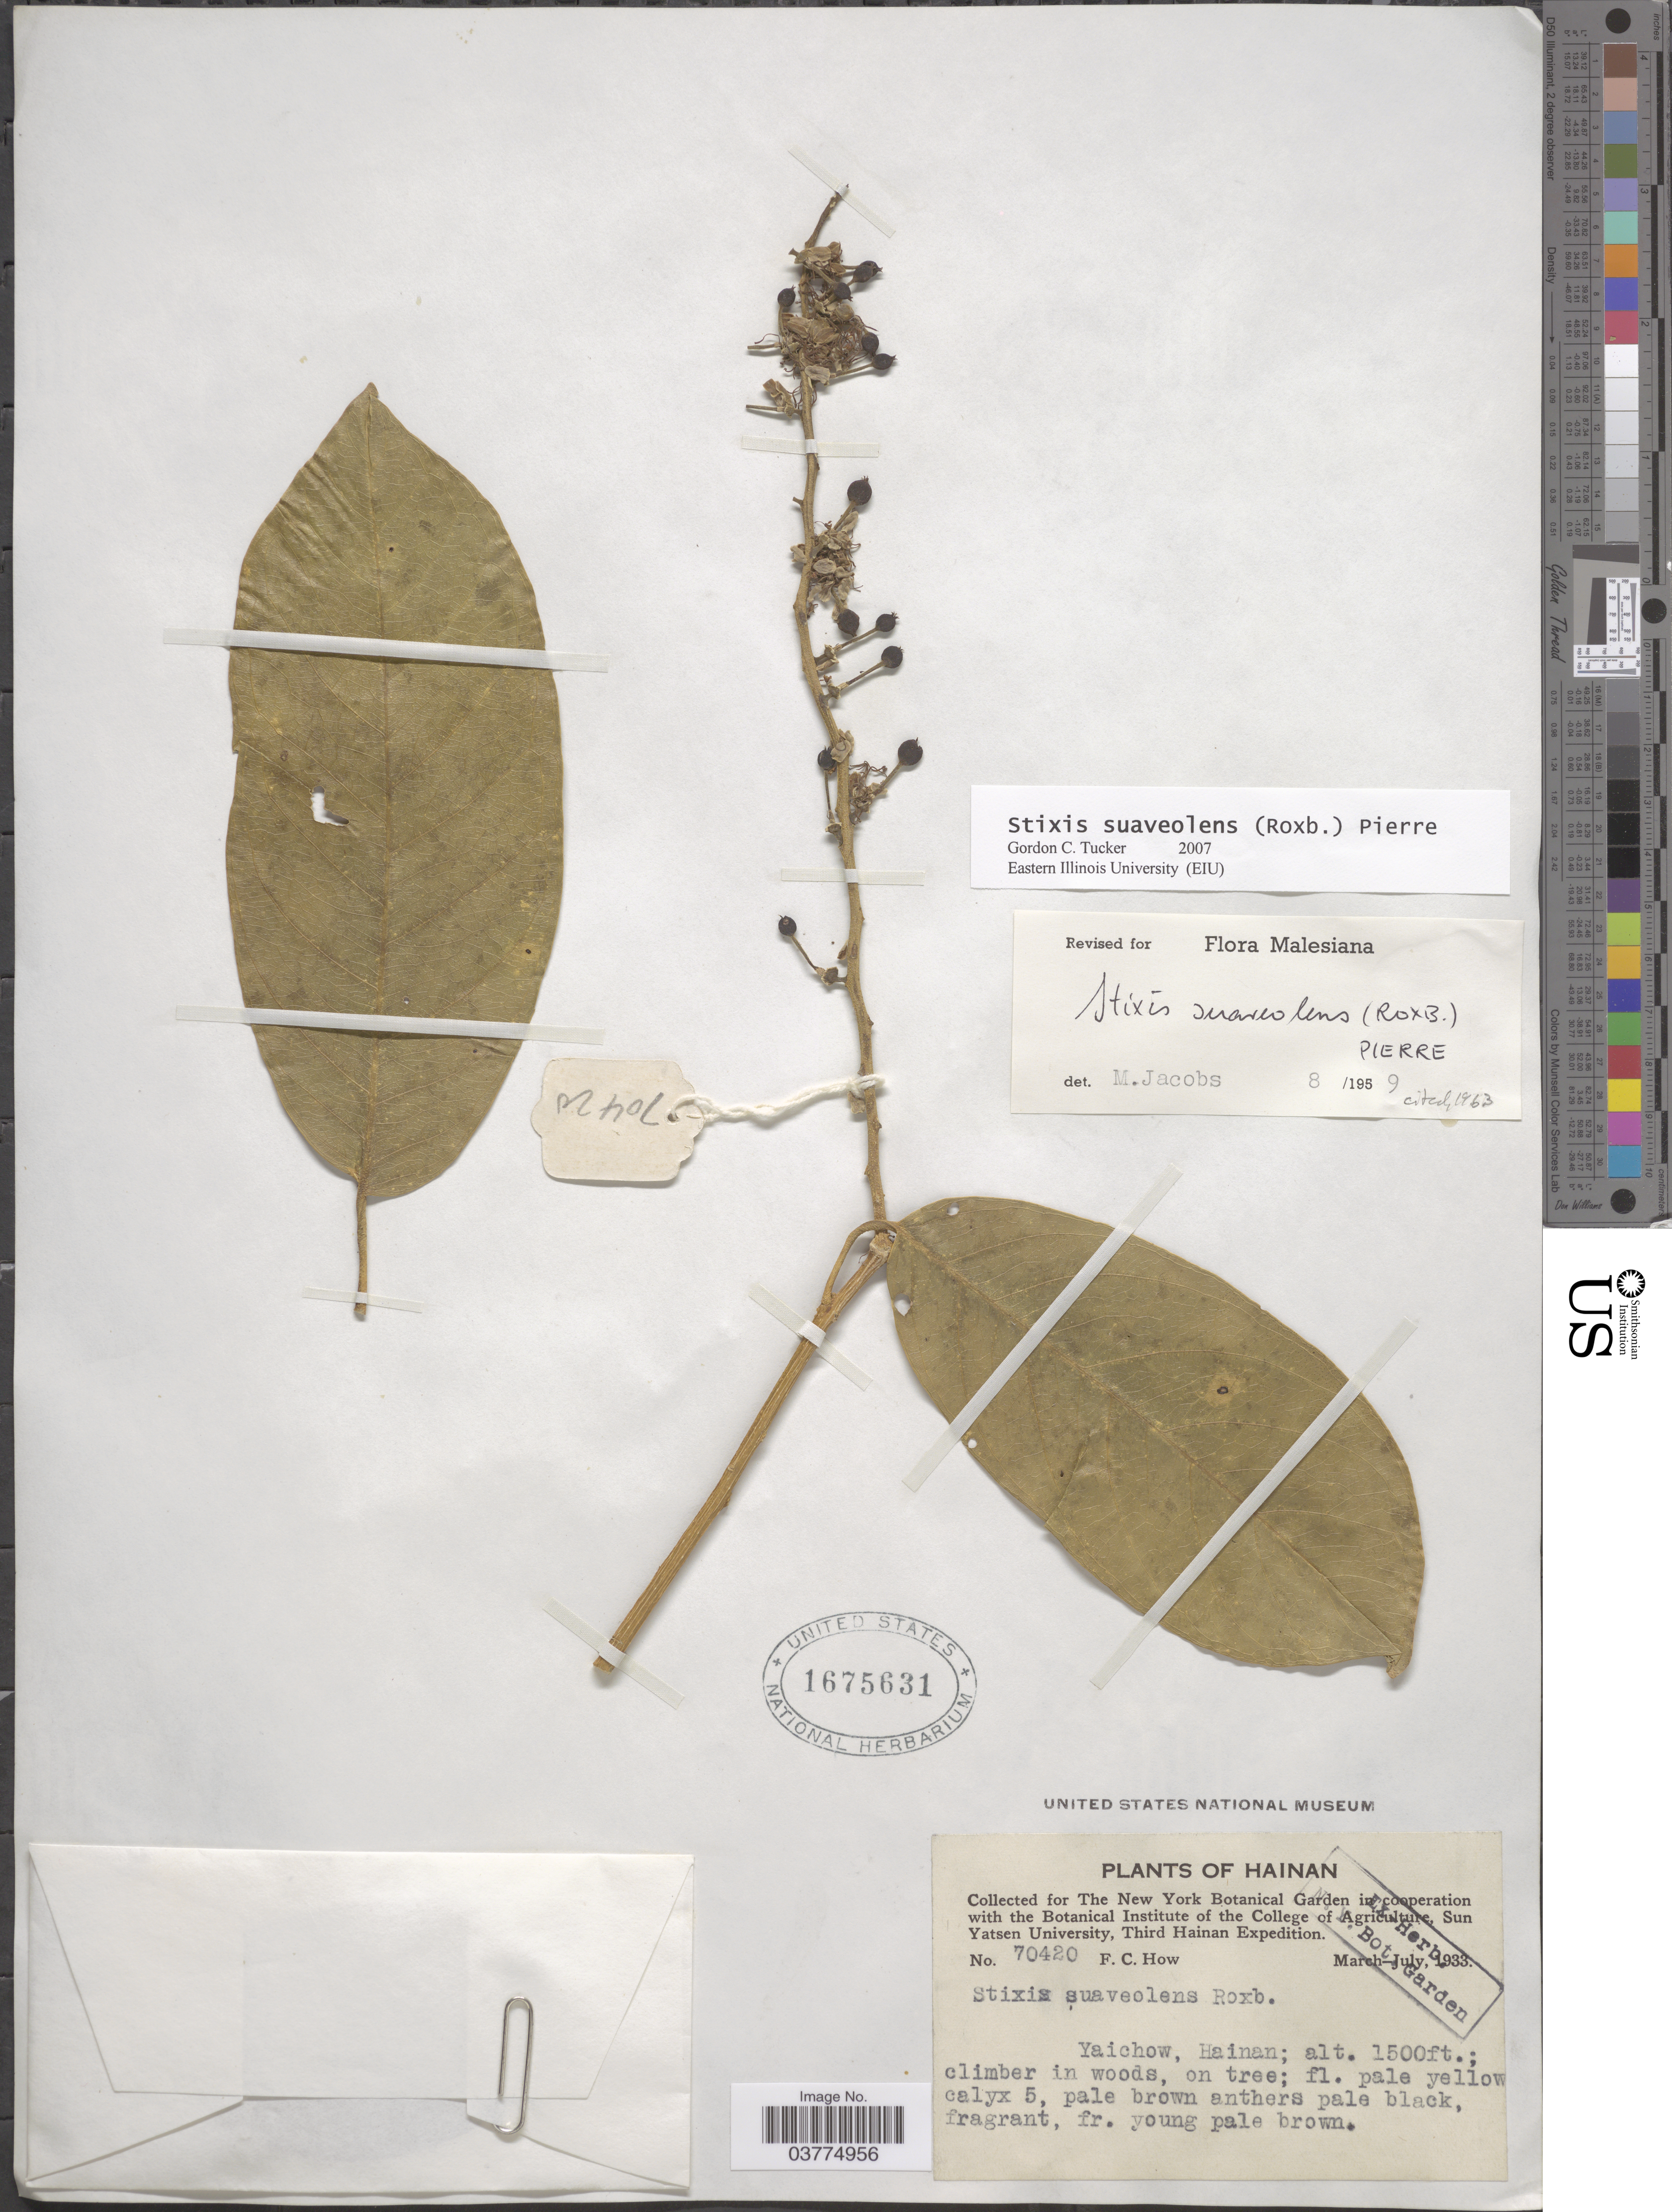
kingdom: Plantae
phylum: Tracheophyta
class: Magnoliopsida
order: Brassicales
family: Stixaceae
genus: Stixis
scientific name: Stixis suaveolens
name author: (Roxburgh) Baill.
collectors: F. C. How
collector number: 70420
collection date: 1933-03/1933-07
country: China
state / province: Hainan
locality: Yaichow.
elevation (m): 457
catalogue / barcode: US 1675631